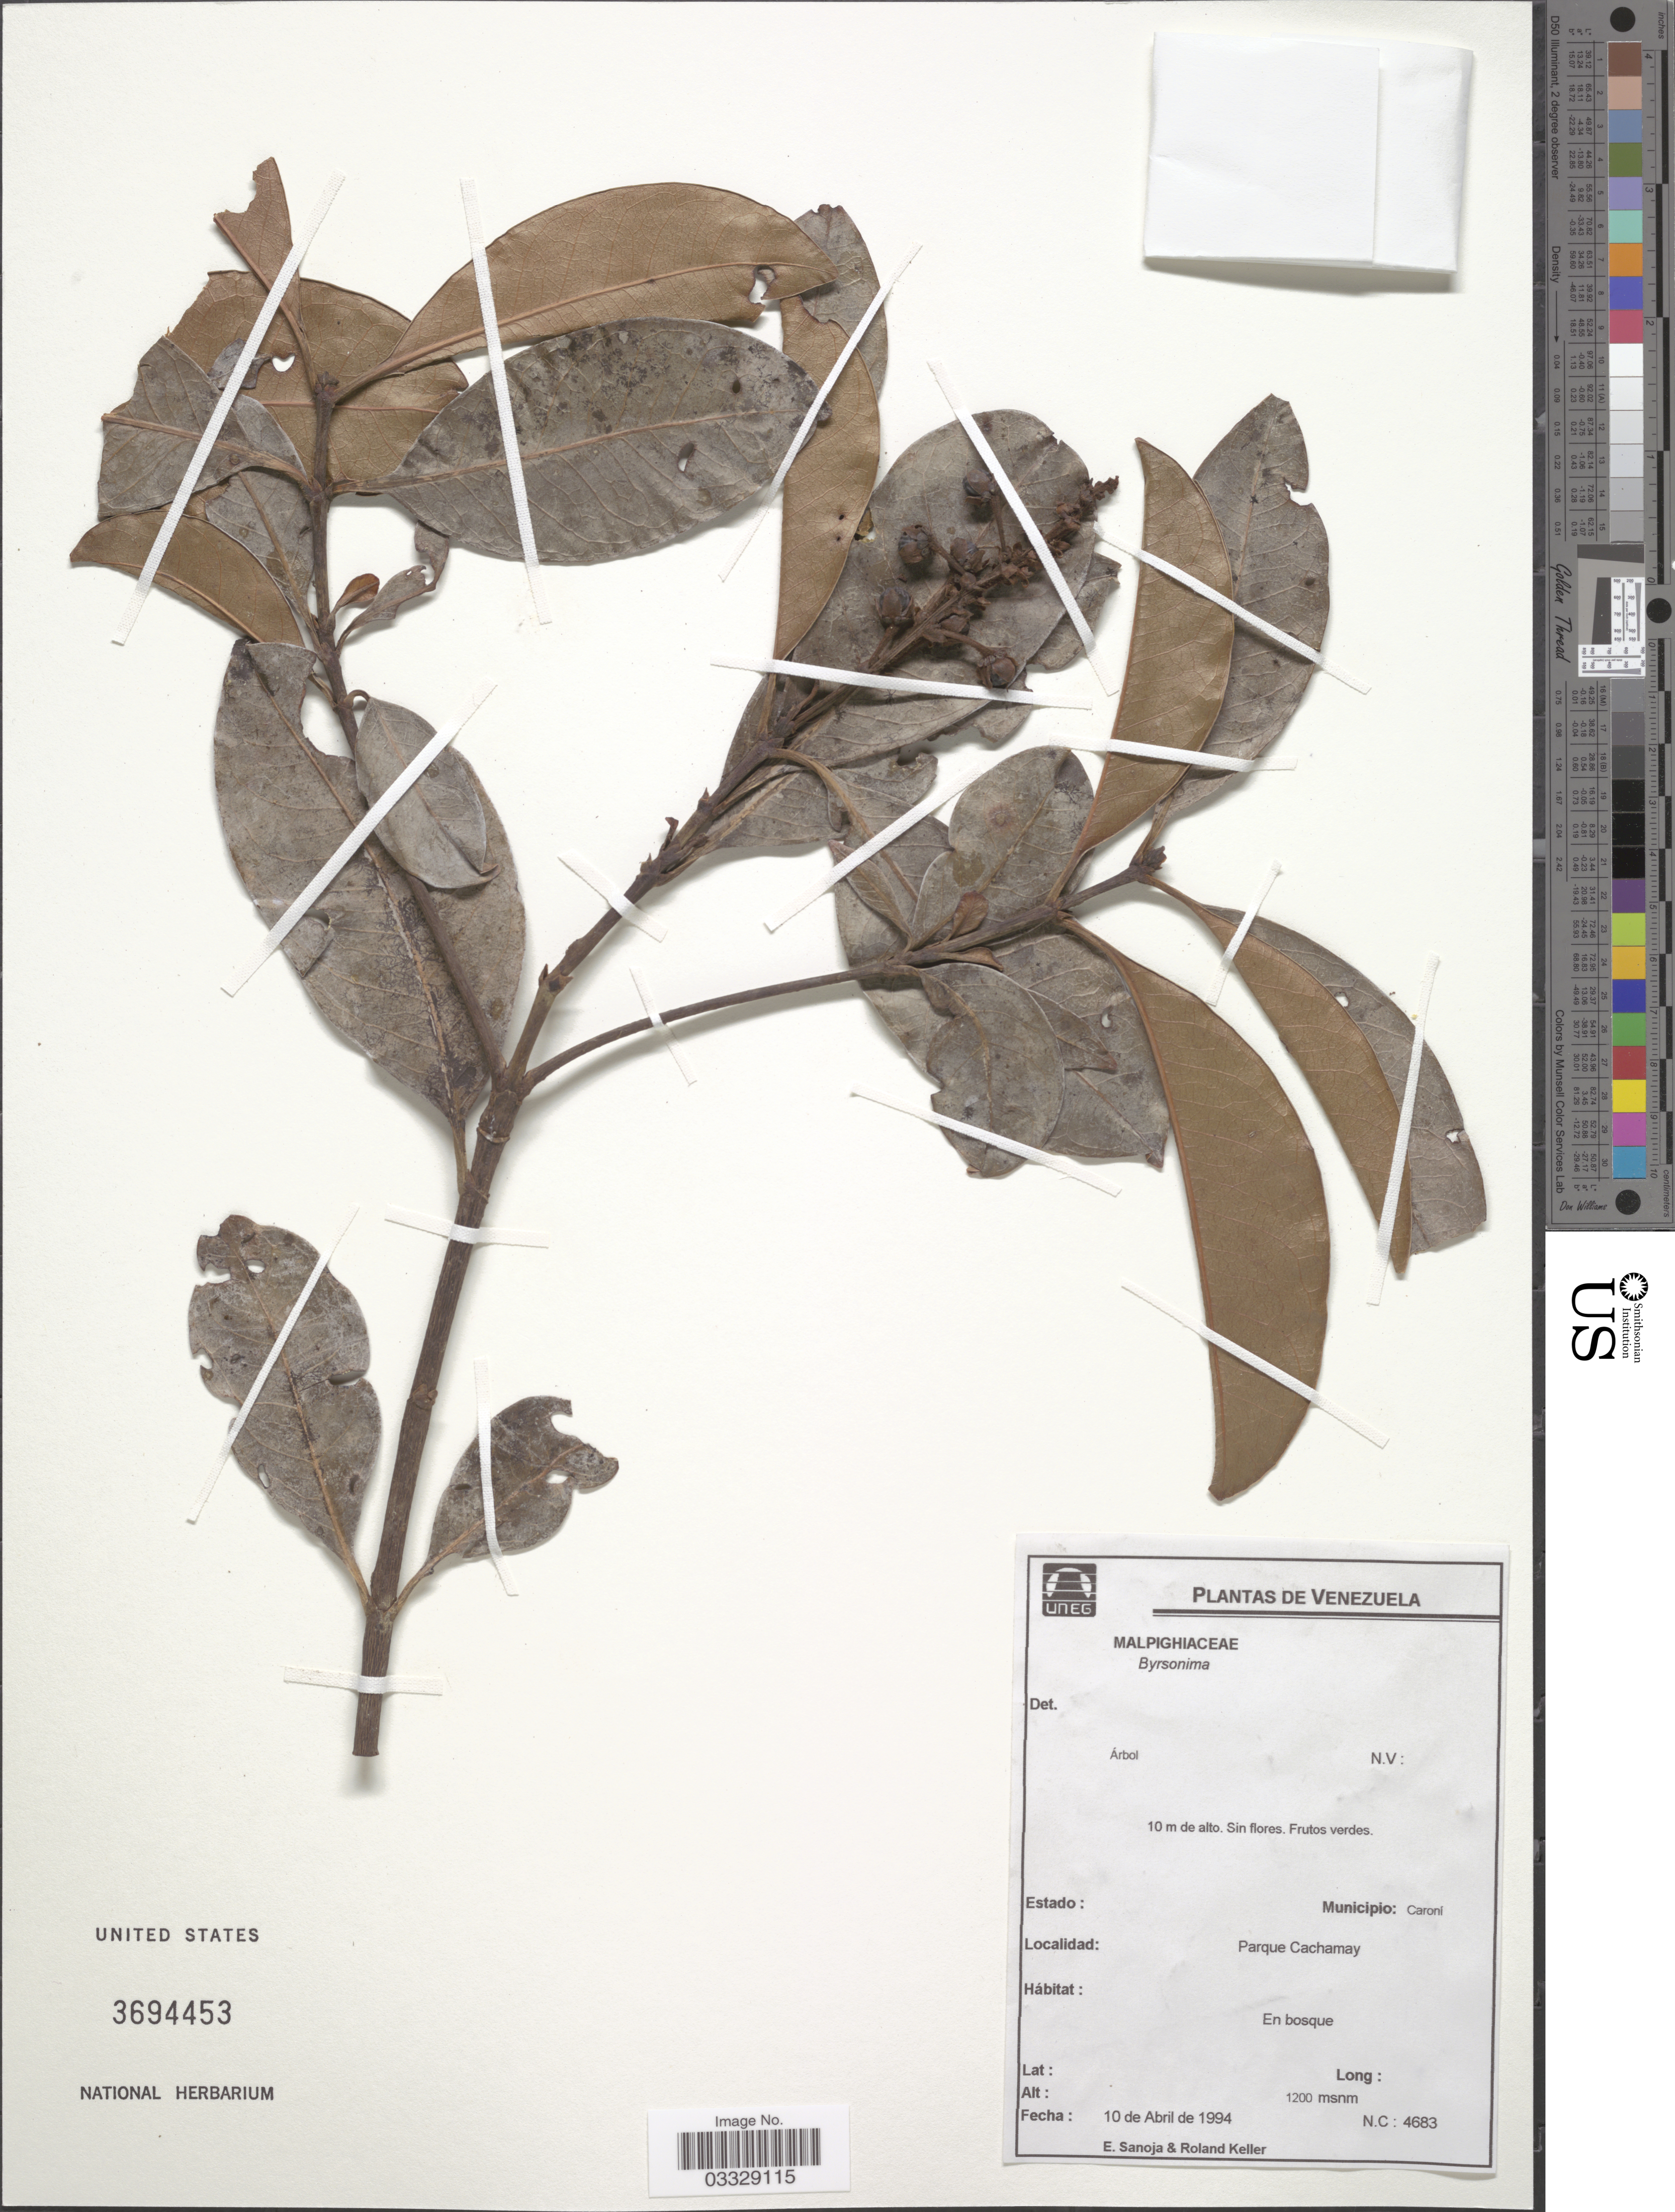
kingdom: Plantae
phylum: Tracheophyta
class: Magnoliopsida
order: Malpighiales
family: Malpighiaceae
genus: Byrsonima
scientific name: Byrsonima sp.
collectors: E. Sanoja & R. Keller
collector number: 4683?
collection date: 1994-04-10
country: Venezuela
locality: Municipio: Caroní. Parque Cachamay.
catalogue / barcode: US 3694453